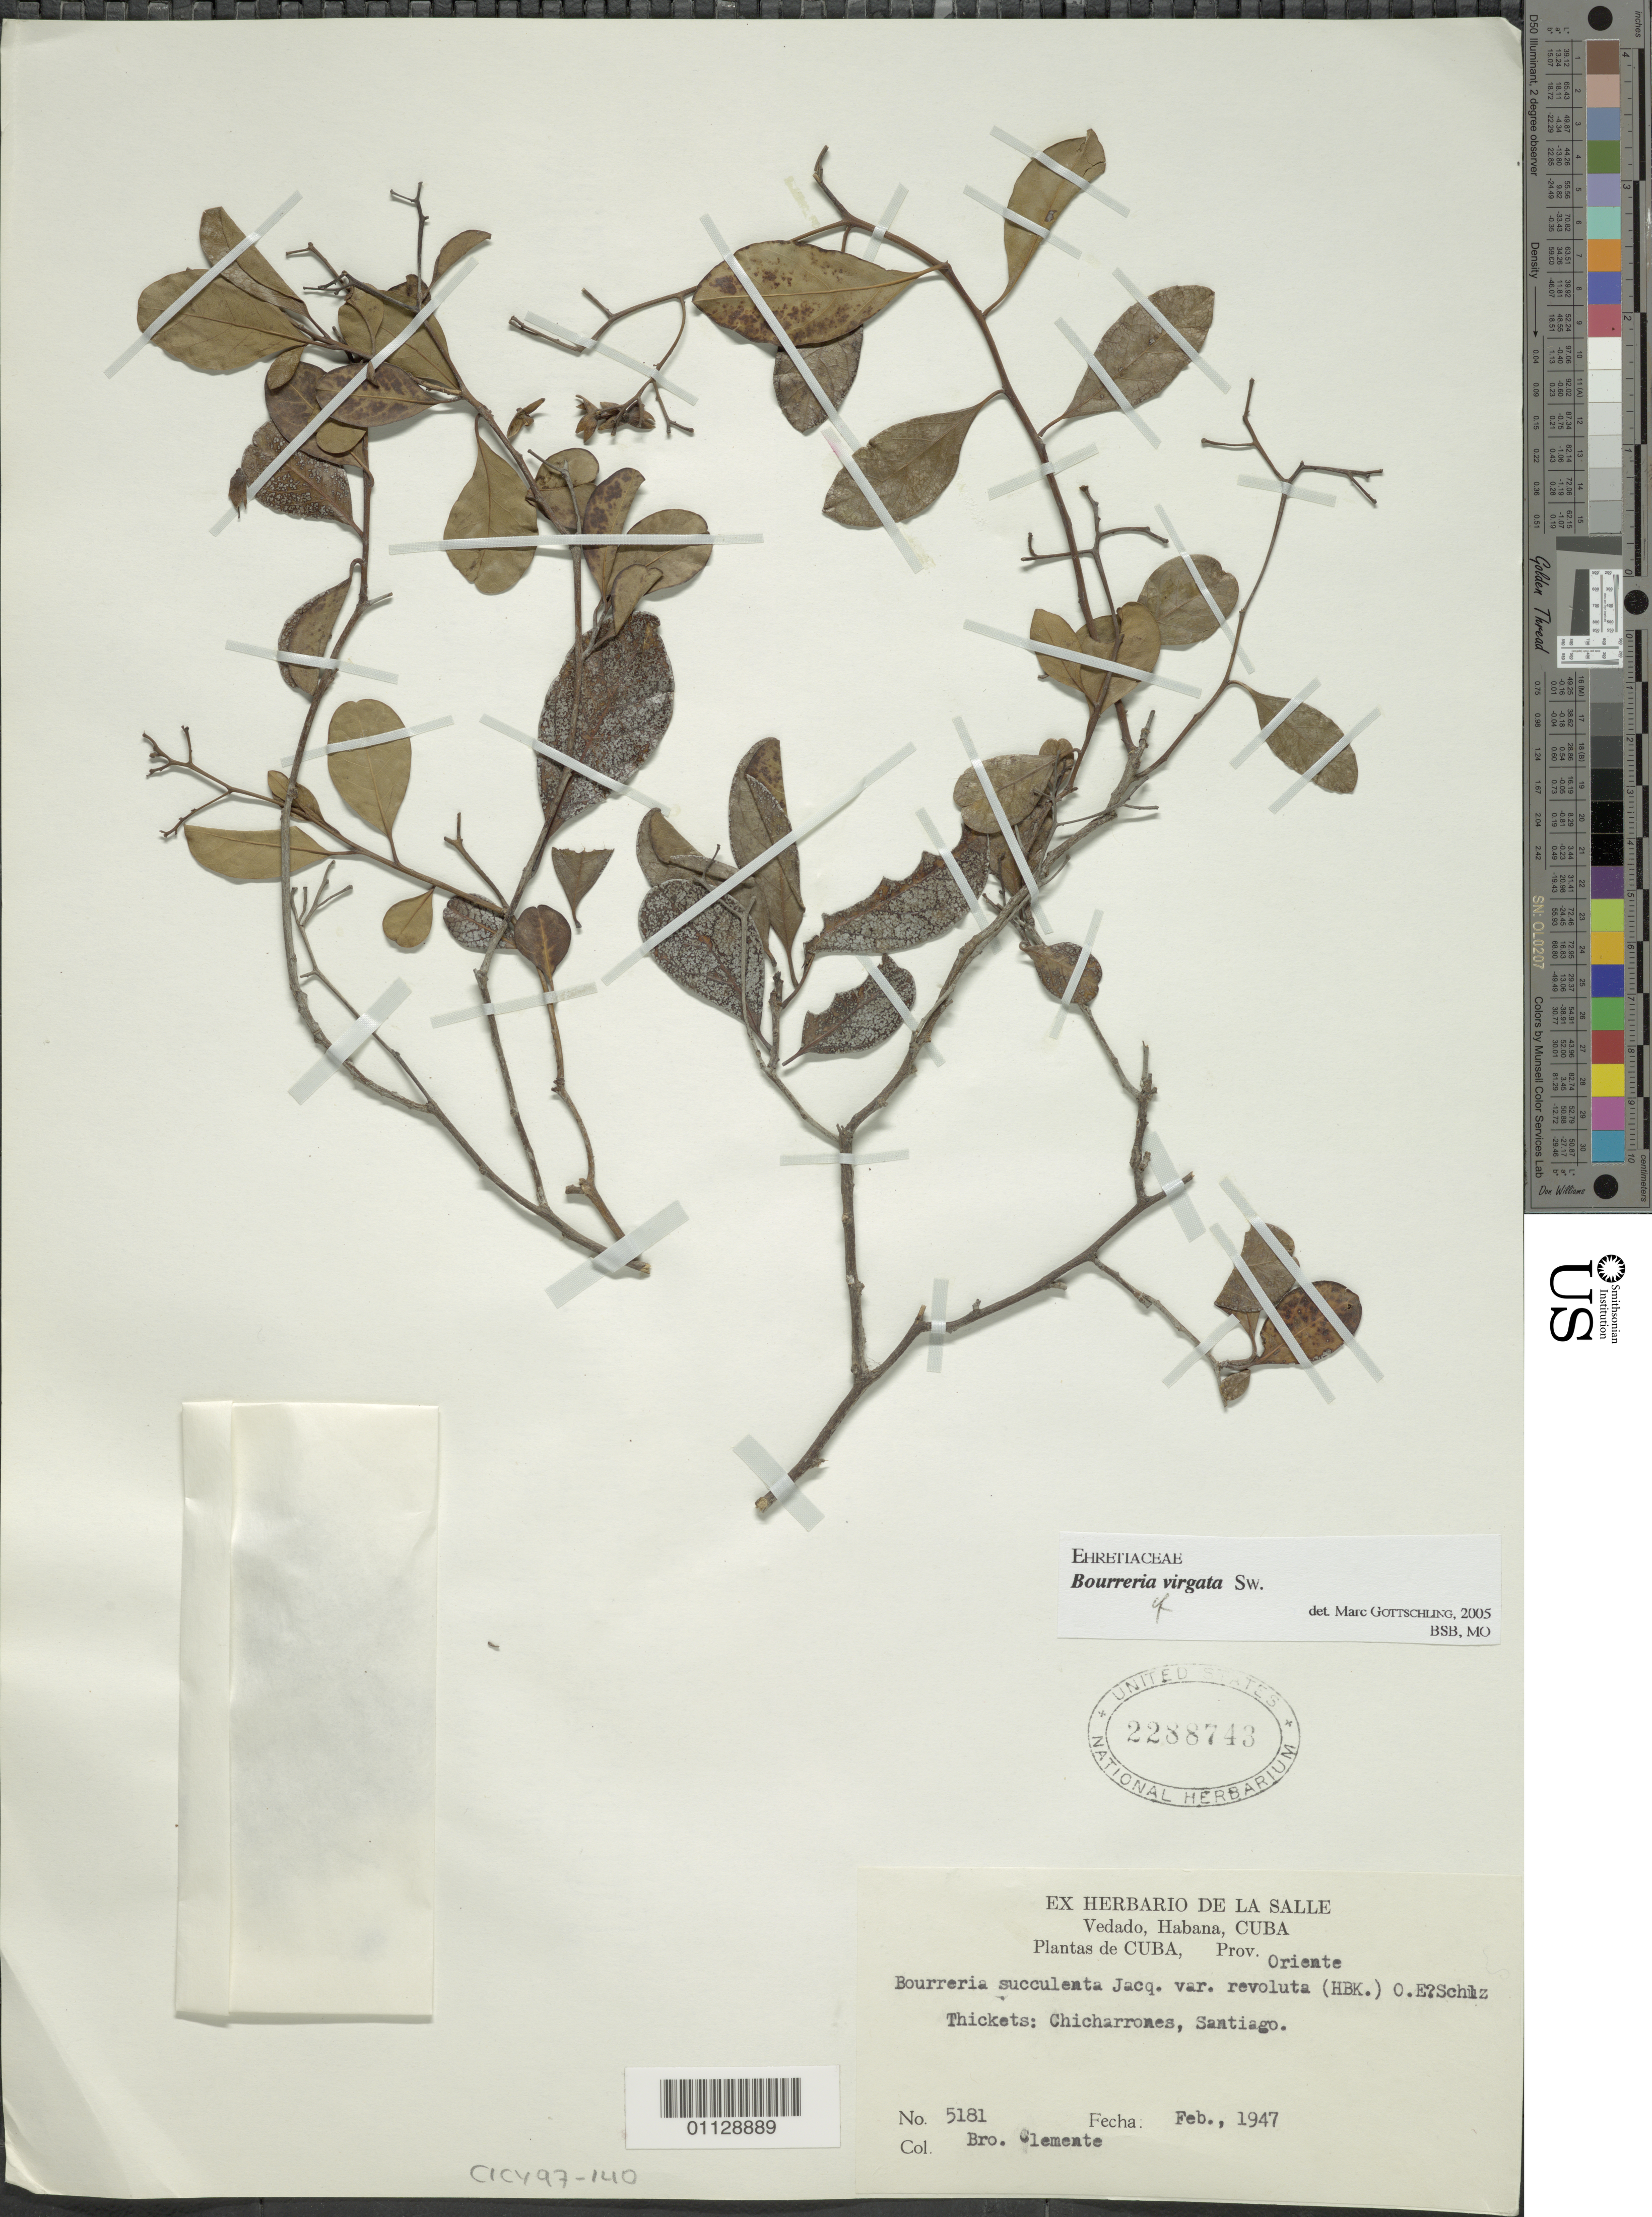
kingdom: Plantae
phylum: Tracheophyta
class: Magnoliopsida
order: Boraginales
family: Ehretiaceae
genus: Bourreria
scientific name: Bourreria virgata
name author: (Sw.) G. Don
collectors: Bro. Clemente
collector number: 5181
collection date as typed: Feb 1947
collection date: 1947-02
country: Cuba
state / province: La Habana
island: Cuba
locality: Chicharrones, Santiago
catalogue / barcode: US 2288743